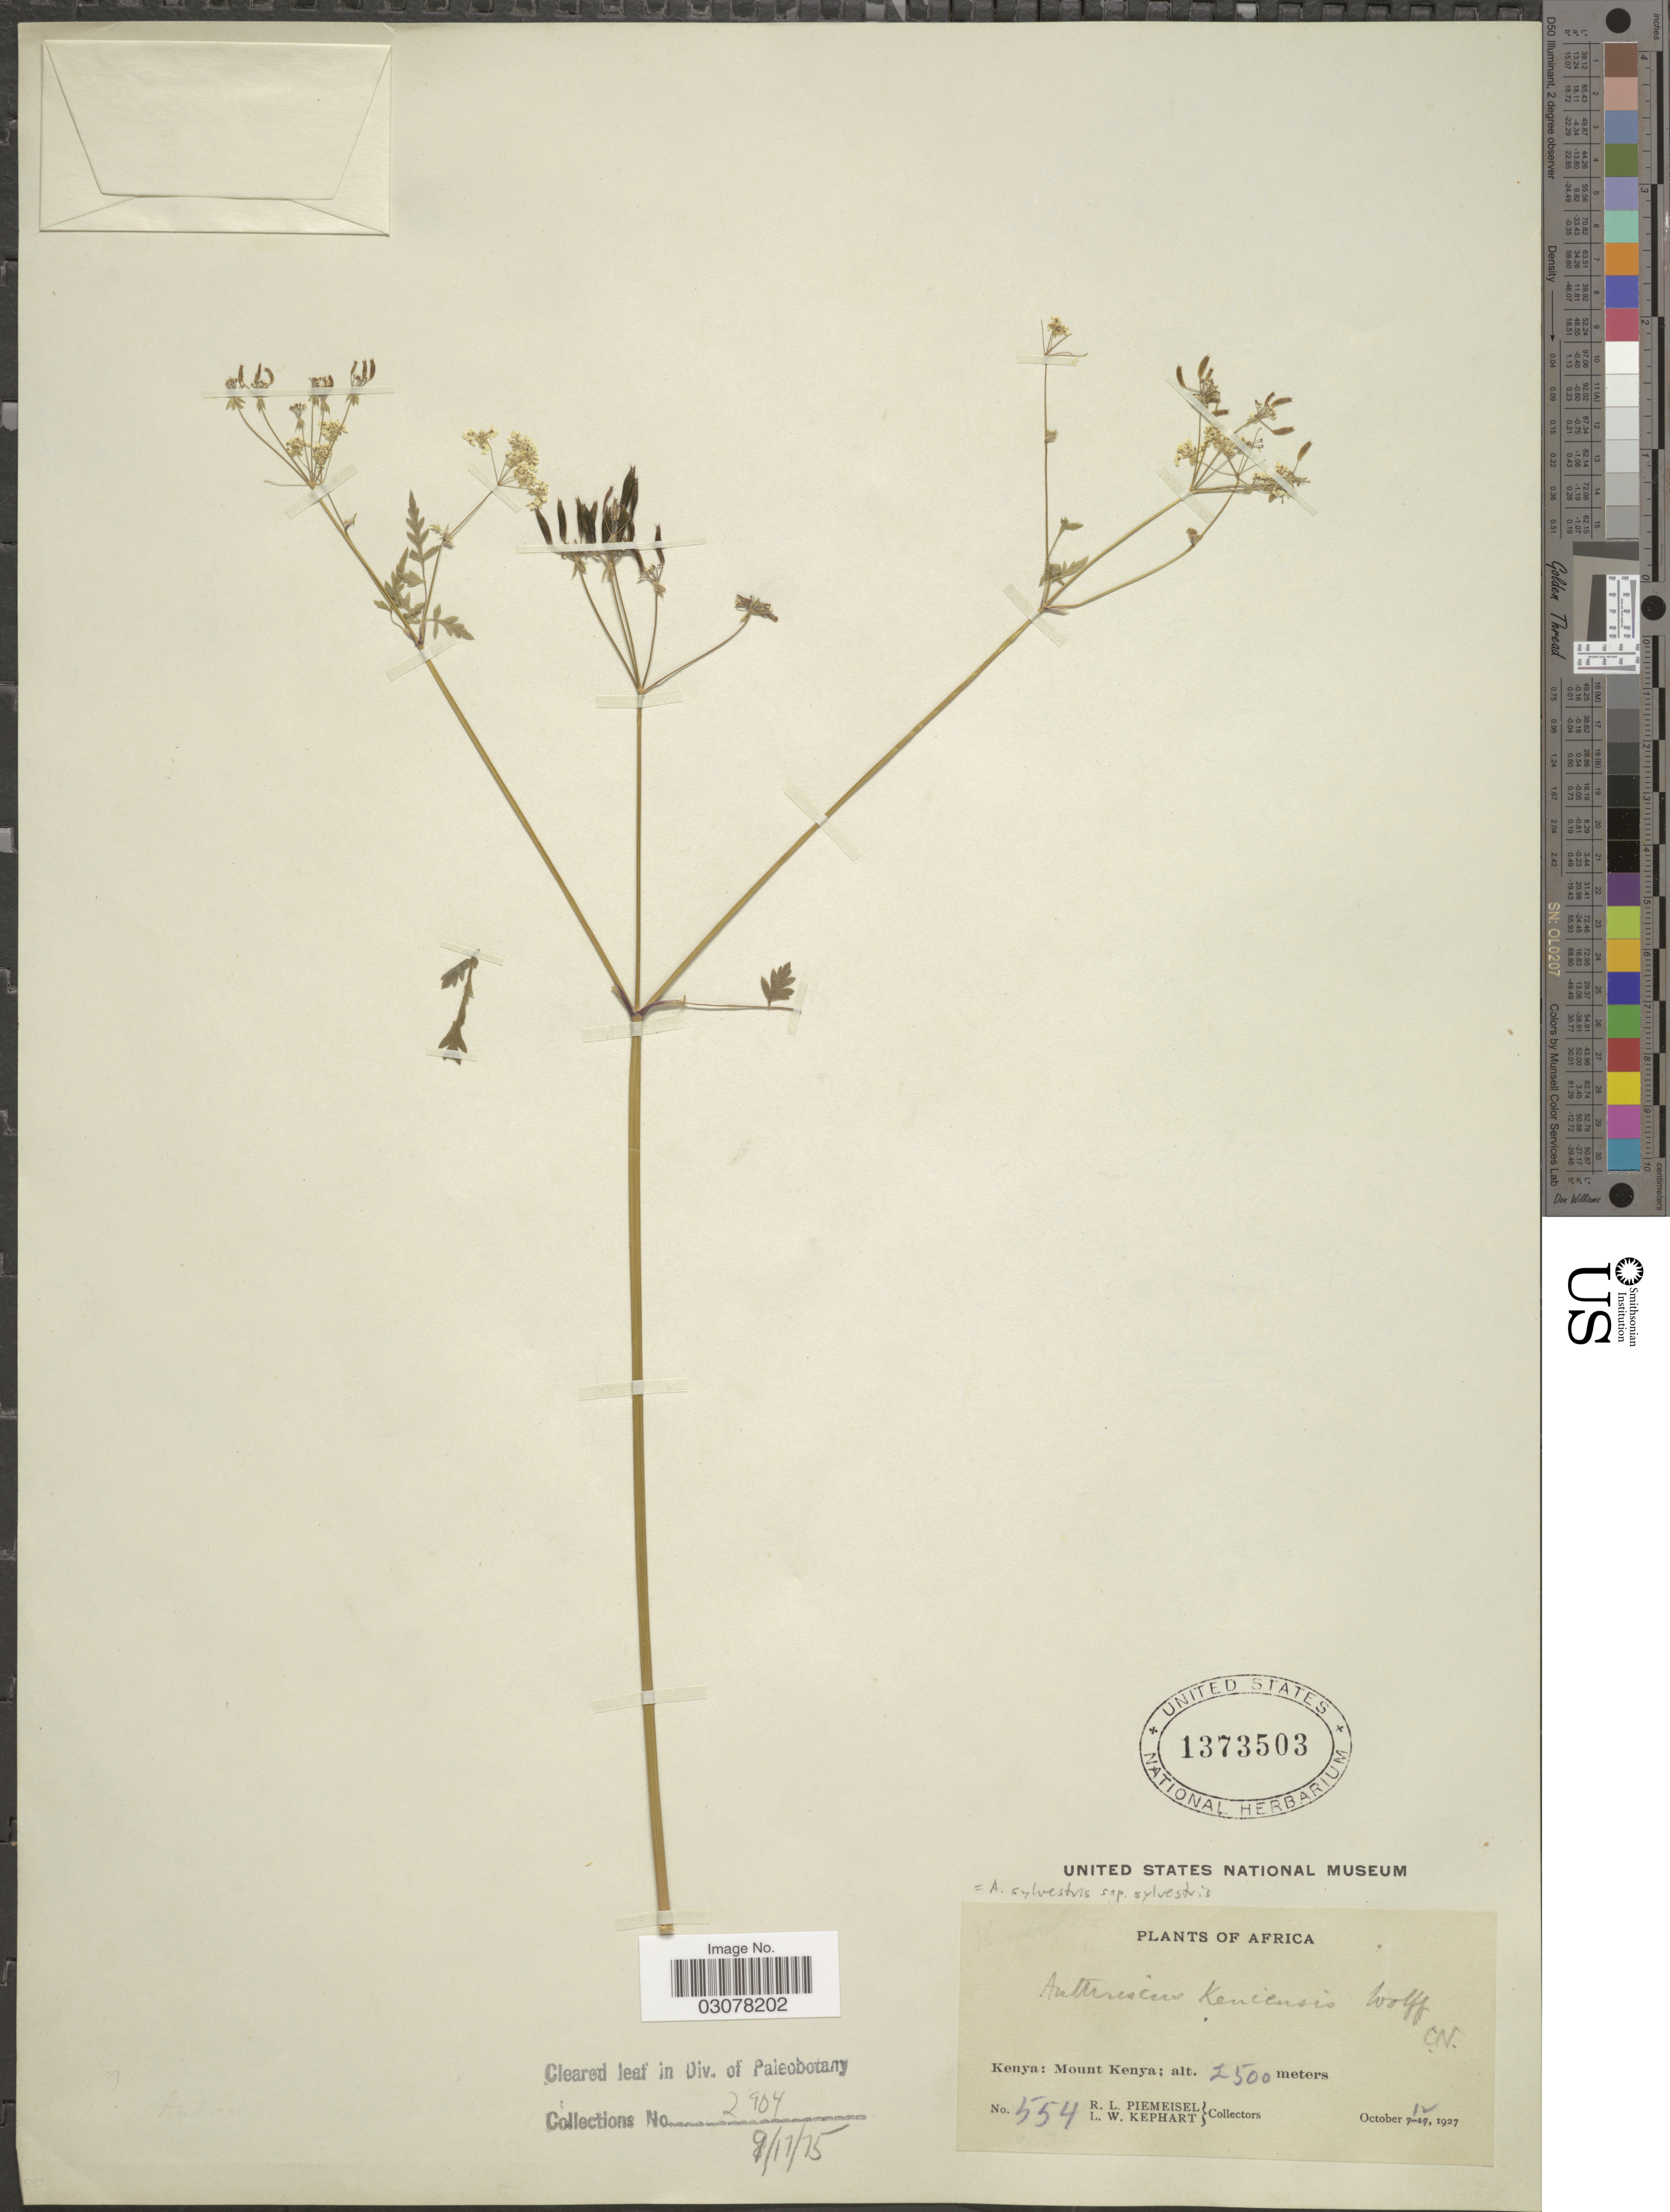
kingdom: Plantae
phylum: Tracheophyta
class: Magnoliopsida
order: Apiales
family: Apiaceae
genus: Anthriscus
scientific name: Anthriscus sylvestris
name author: (L.) Hoffm.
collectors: R. L. Piemeisel & L. W. Kephart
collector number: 554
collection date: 1927-10-12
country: Kenya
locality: Mount Kenya.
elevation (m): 2500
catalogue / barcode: US 1373503